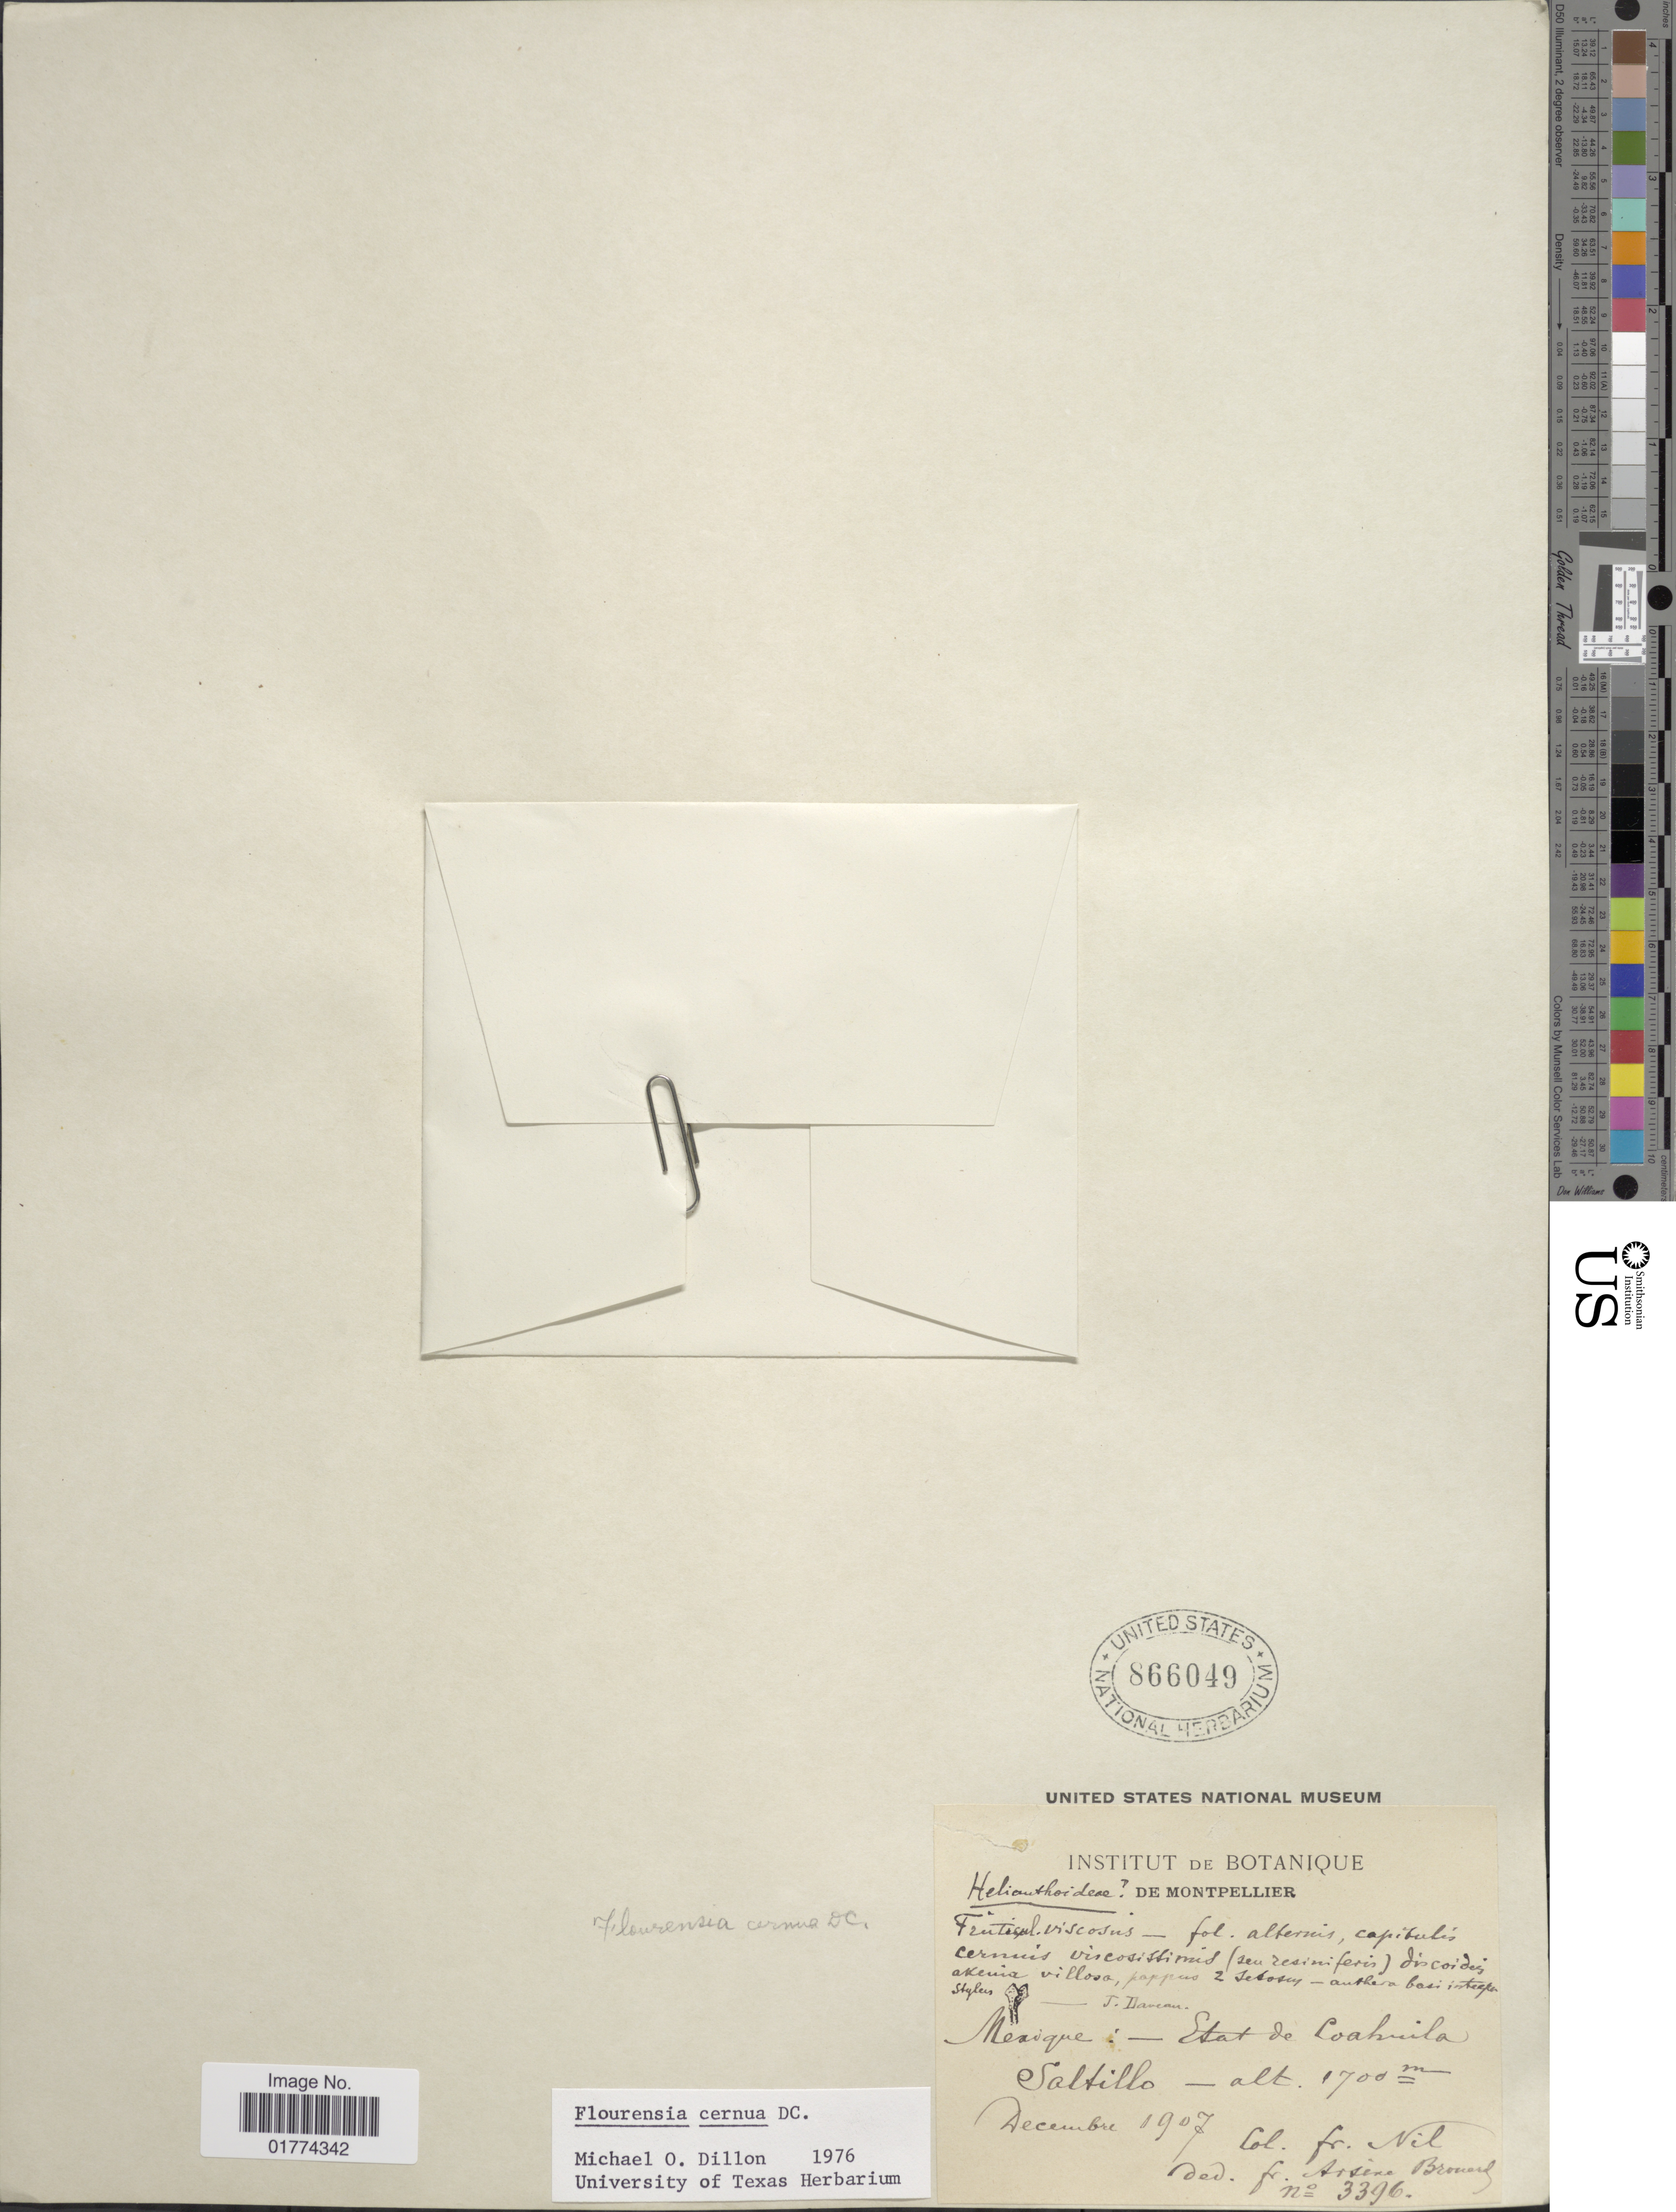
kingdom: Plantae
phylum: Tracheophyta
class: Magnoliopsida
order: Asterales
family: Asteraceae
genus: Flourensia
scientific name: Flourensia cernua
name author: DC.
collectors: Bro. Nil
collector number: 3396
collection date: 1907-12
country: Mexico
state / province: Coahuila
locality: Saltillo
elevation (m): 1700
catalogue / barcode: US 866049